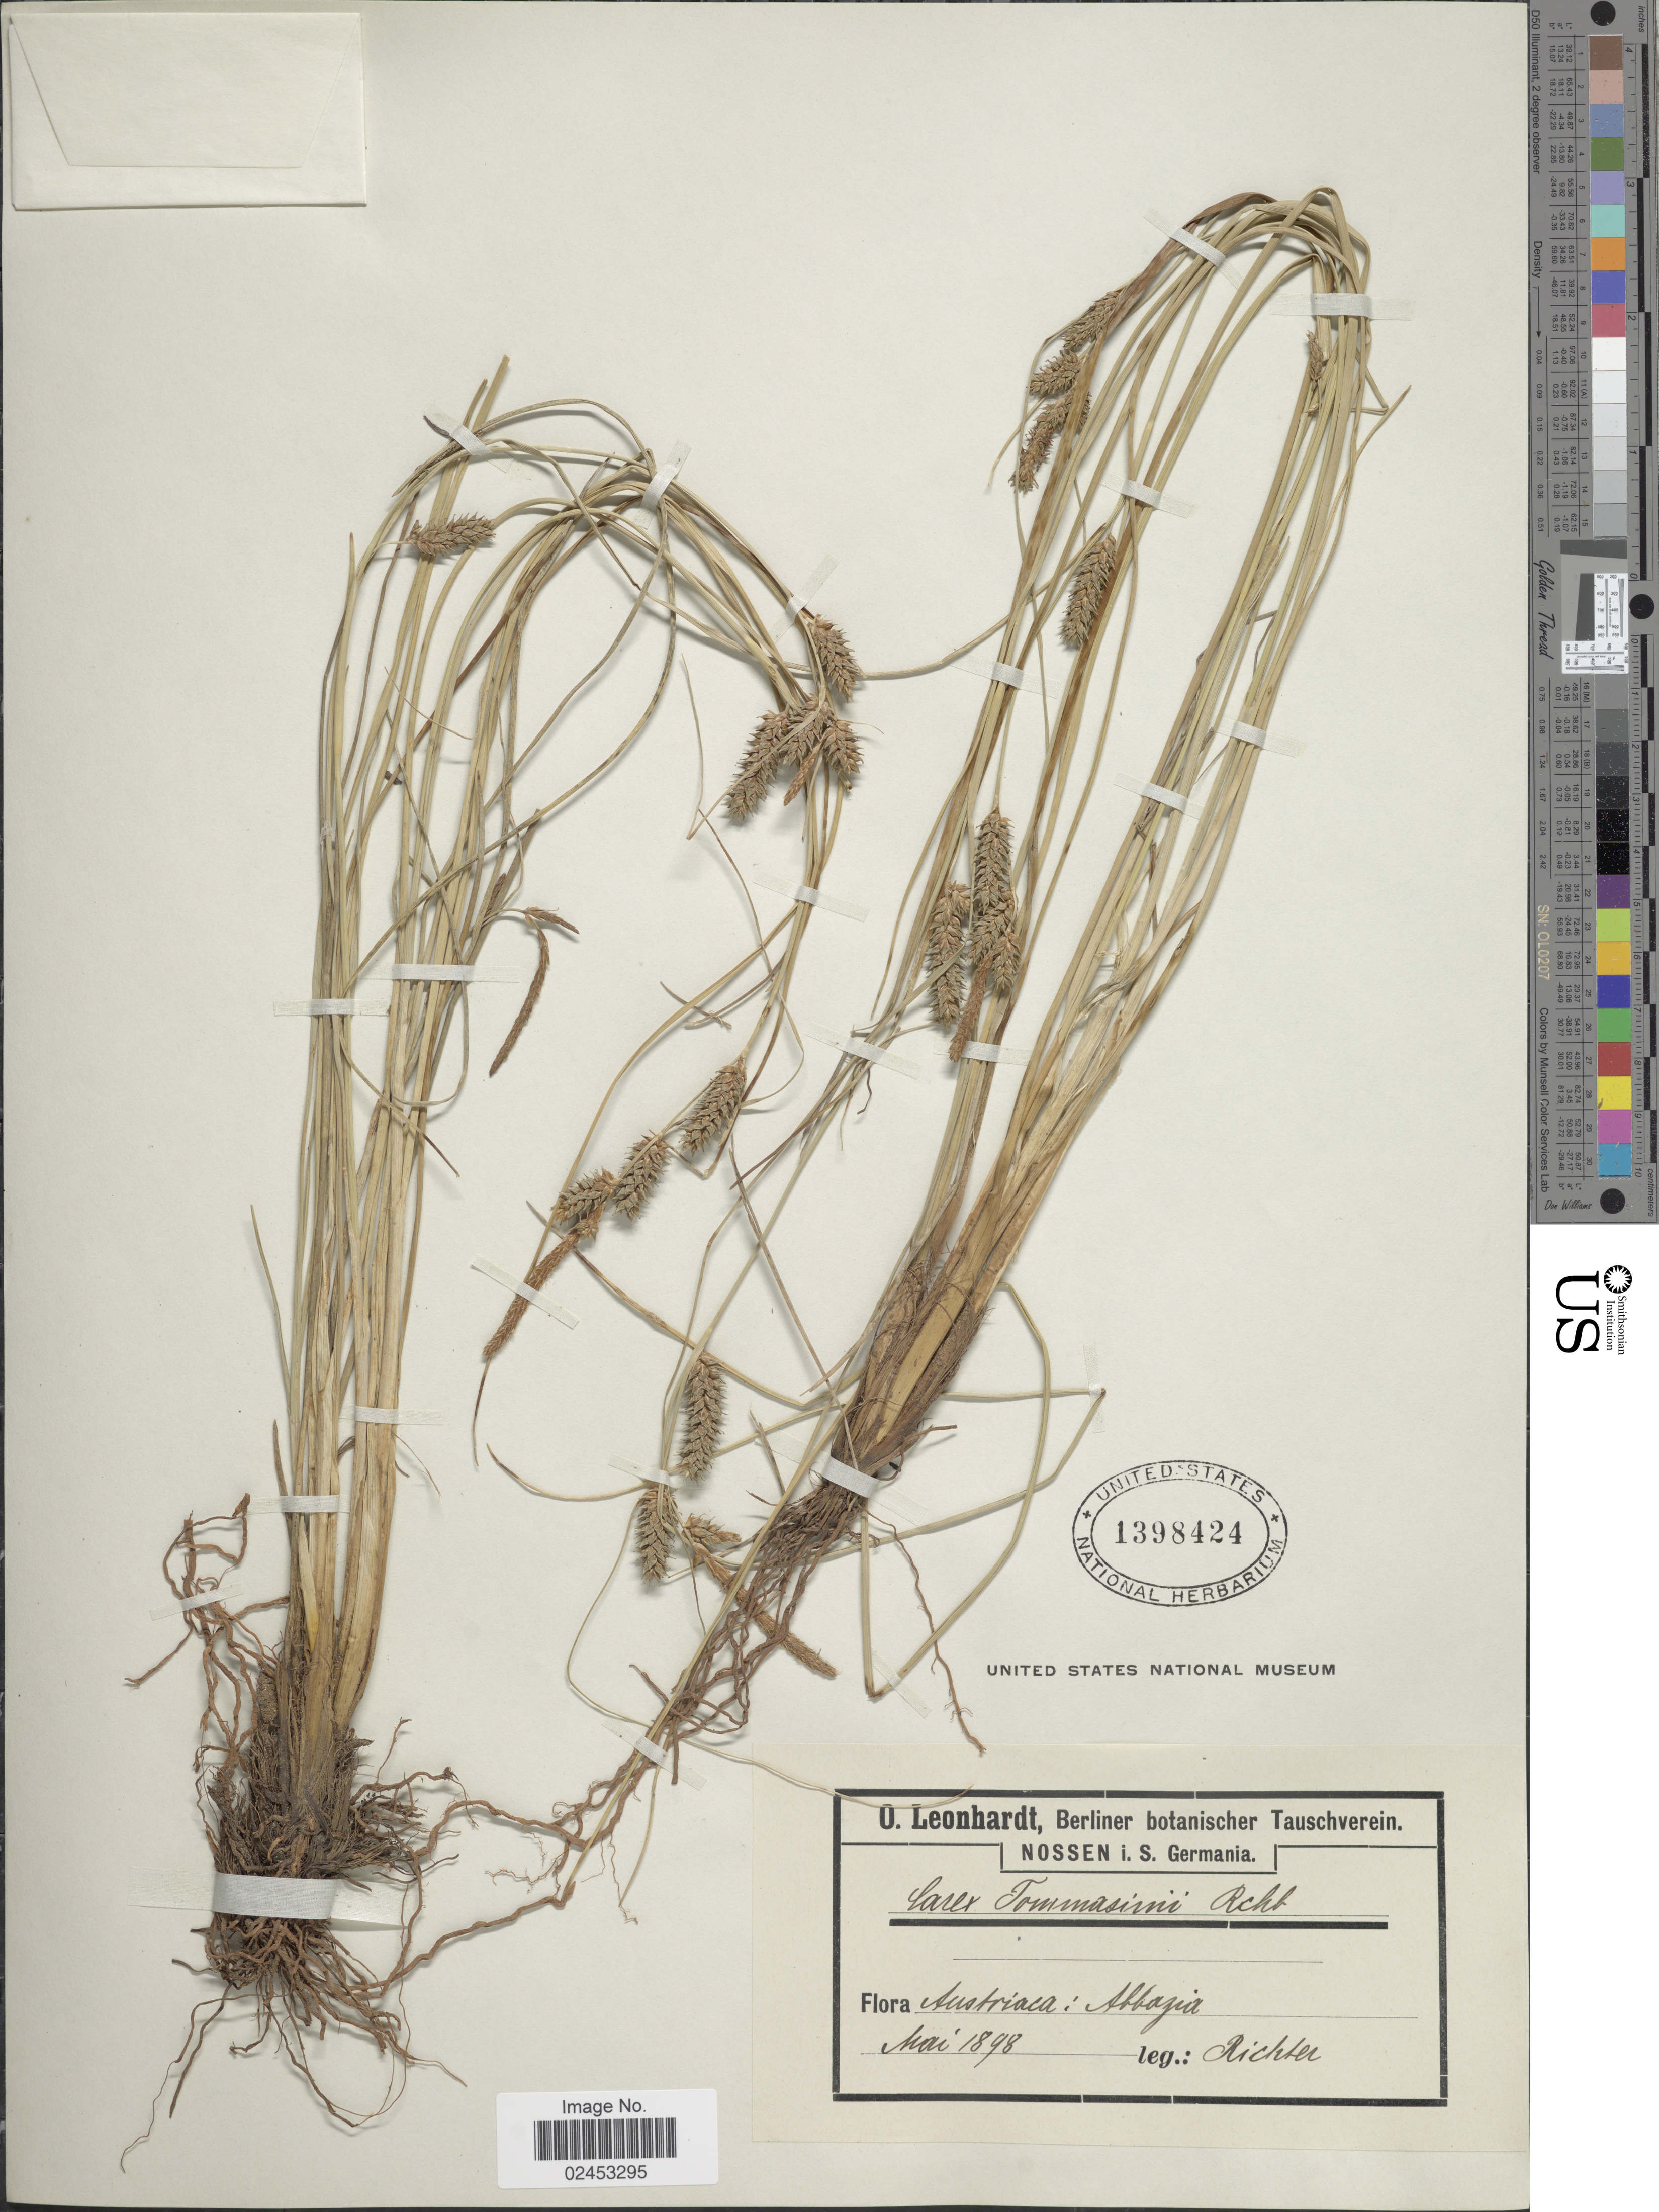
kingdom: Plantae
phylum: Tracheophyta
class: Liliopsida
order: Poales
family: Cyperaceae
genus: Carex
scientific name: Carex extensa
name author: Gooden.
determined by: Strong, Mark T., (BOT), Smithsonian Institution - National Museum of Natural History (UNITED STATES)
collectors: -- Richter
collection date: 1898-05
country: Croatia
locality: Austriaca: Abbazia.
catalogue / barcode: US 1398424